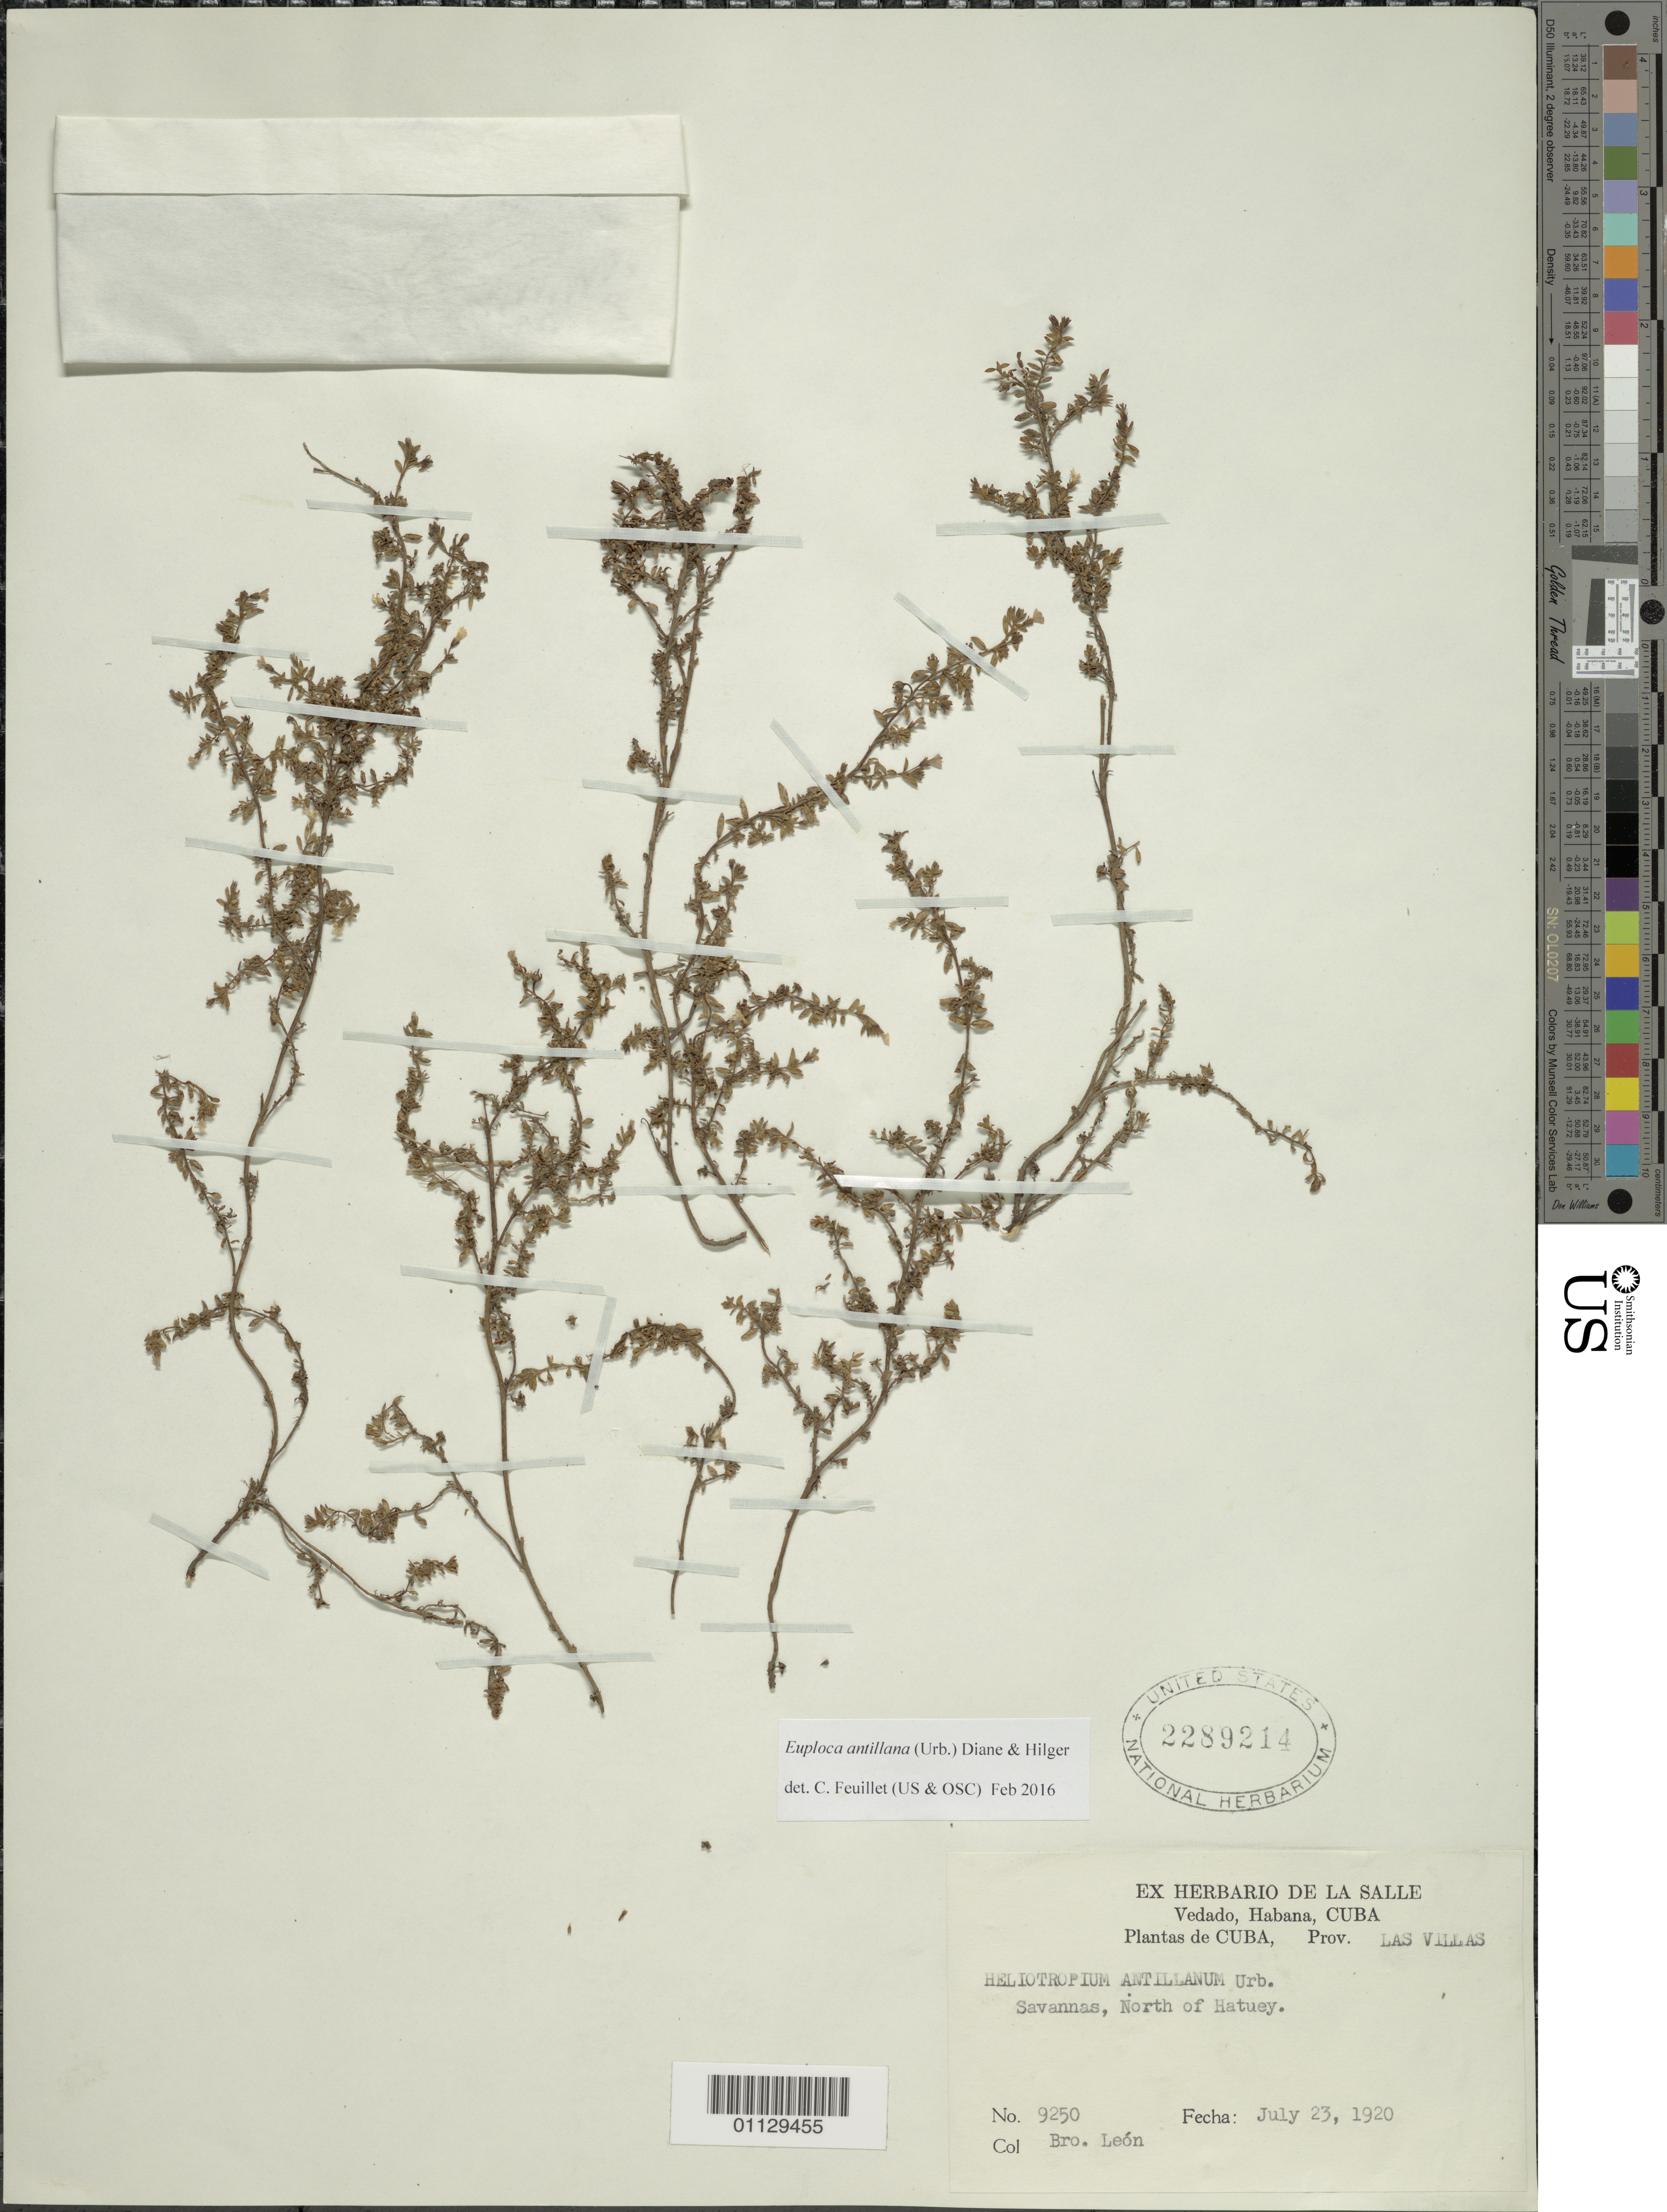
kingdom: Plantae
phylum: Tracheophyta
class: Magnoliopsida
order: Boraginales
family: Heliotropiaceae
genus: Euploca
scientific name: Euploca antillana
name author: (Urb.) Diane & Hilger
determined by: Feuillet, C.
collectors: Bro. León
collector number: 9250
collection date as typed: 23 Jul 1920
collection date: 1920-07-23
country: Cuba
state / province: La Habana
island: Cuba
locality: North of Hatuey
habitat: Savannas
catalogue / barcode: US 2289214